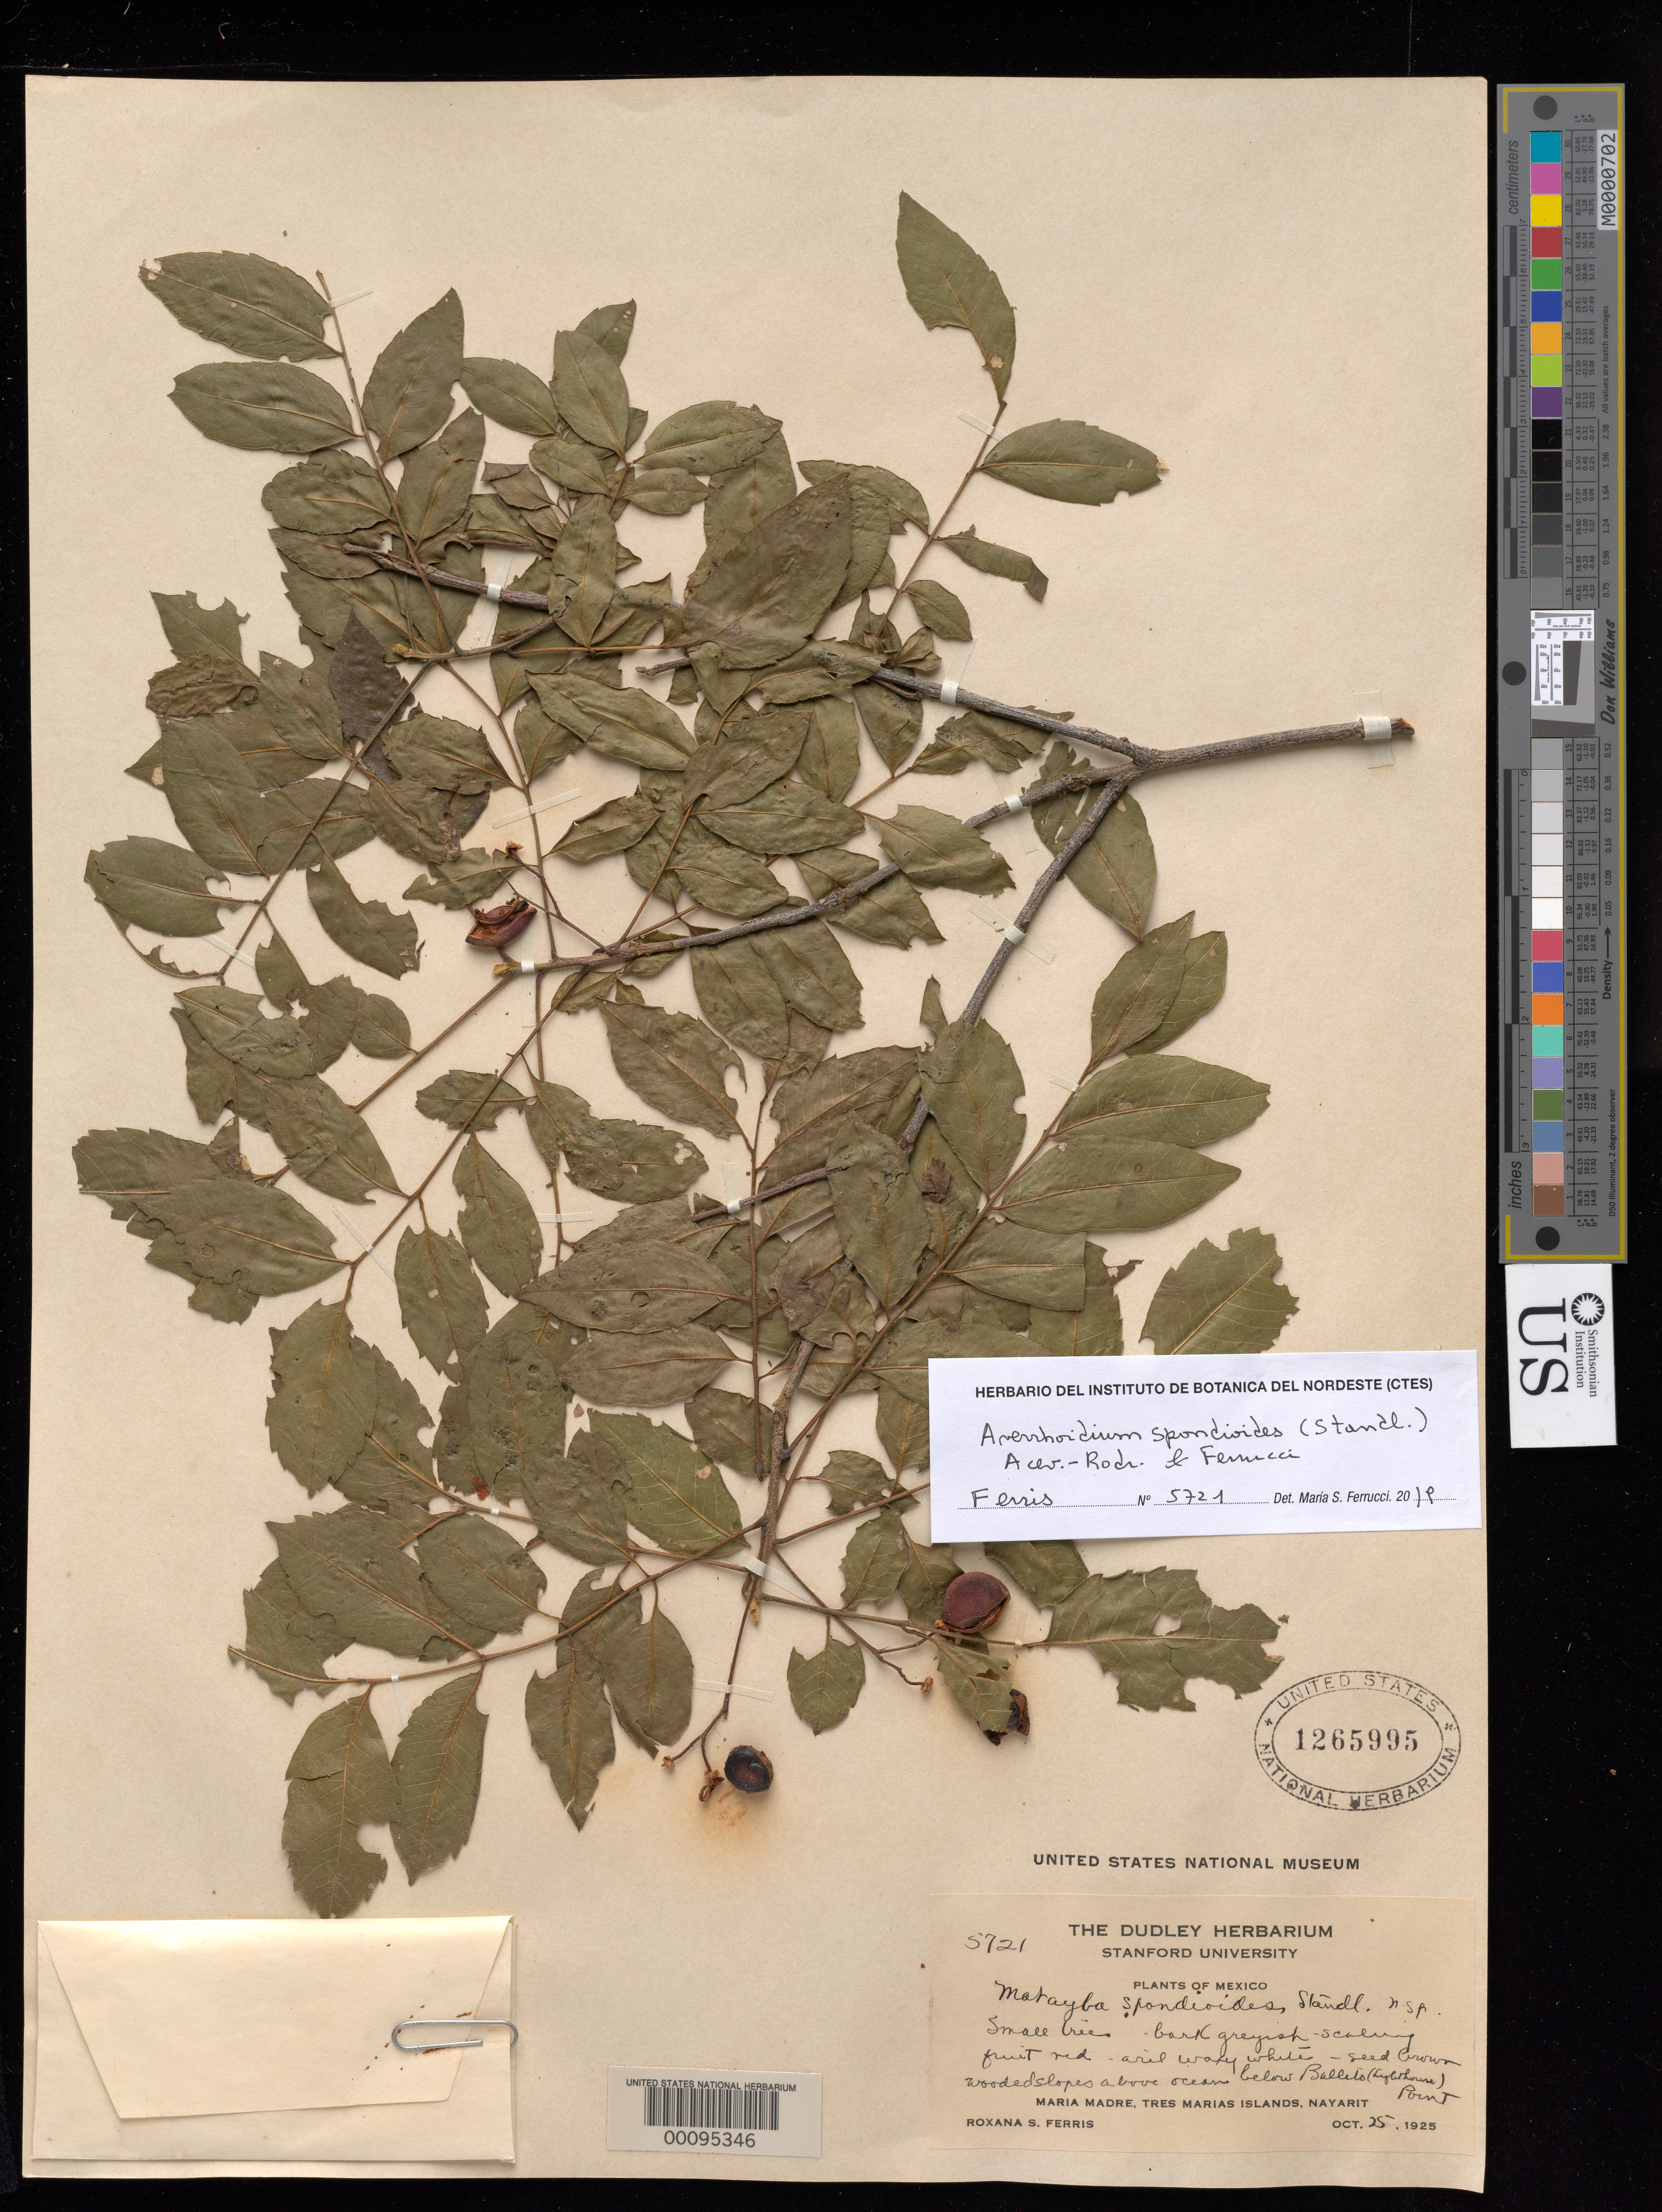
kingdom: Plantae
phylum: Tracheophyta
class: Magnoliopsida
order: Sapindales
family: Sapindaceae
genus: Matayba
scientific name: Matayba spondioides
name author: Standl.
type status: Isotype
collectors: R. S. Ferris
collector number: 5721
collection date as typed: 25 Oct 1925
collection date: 1925-10-25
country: Mexico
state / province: Nayarit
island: Maria Madre Island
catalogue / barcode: US 1265995